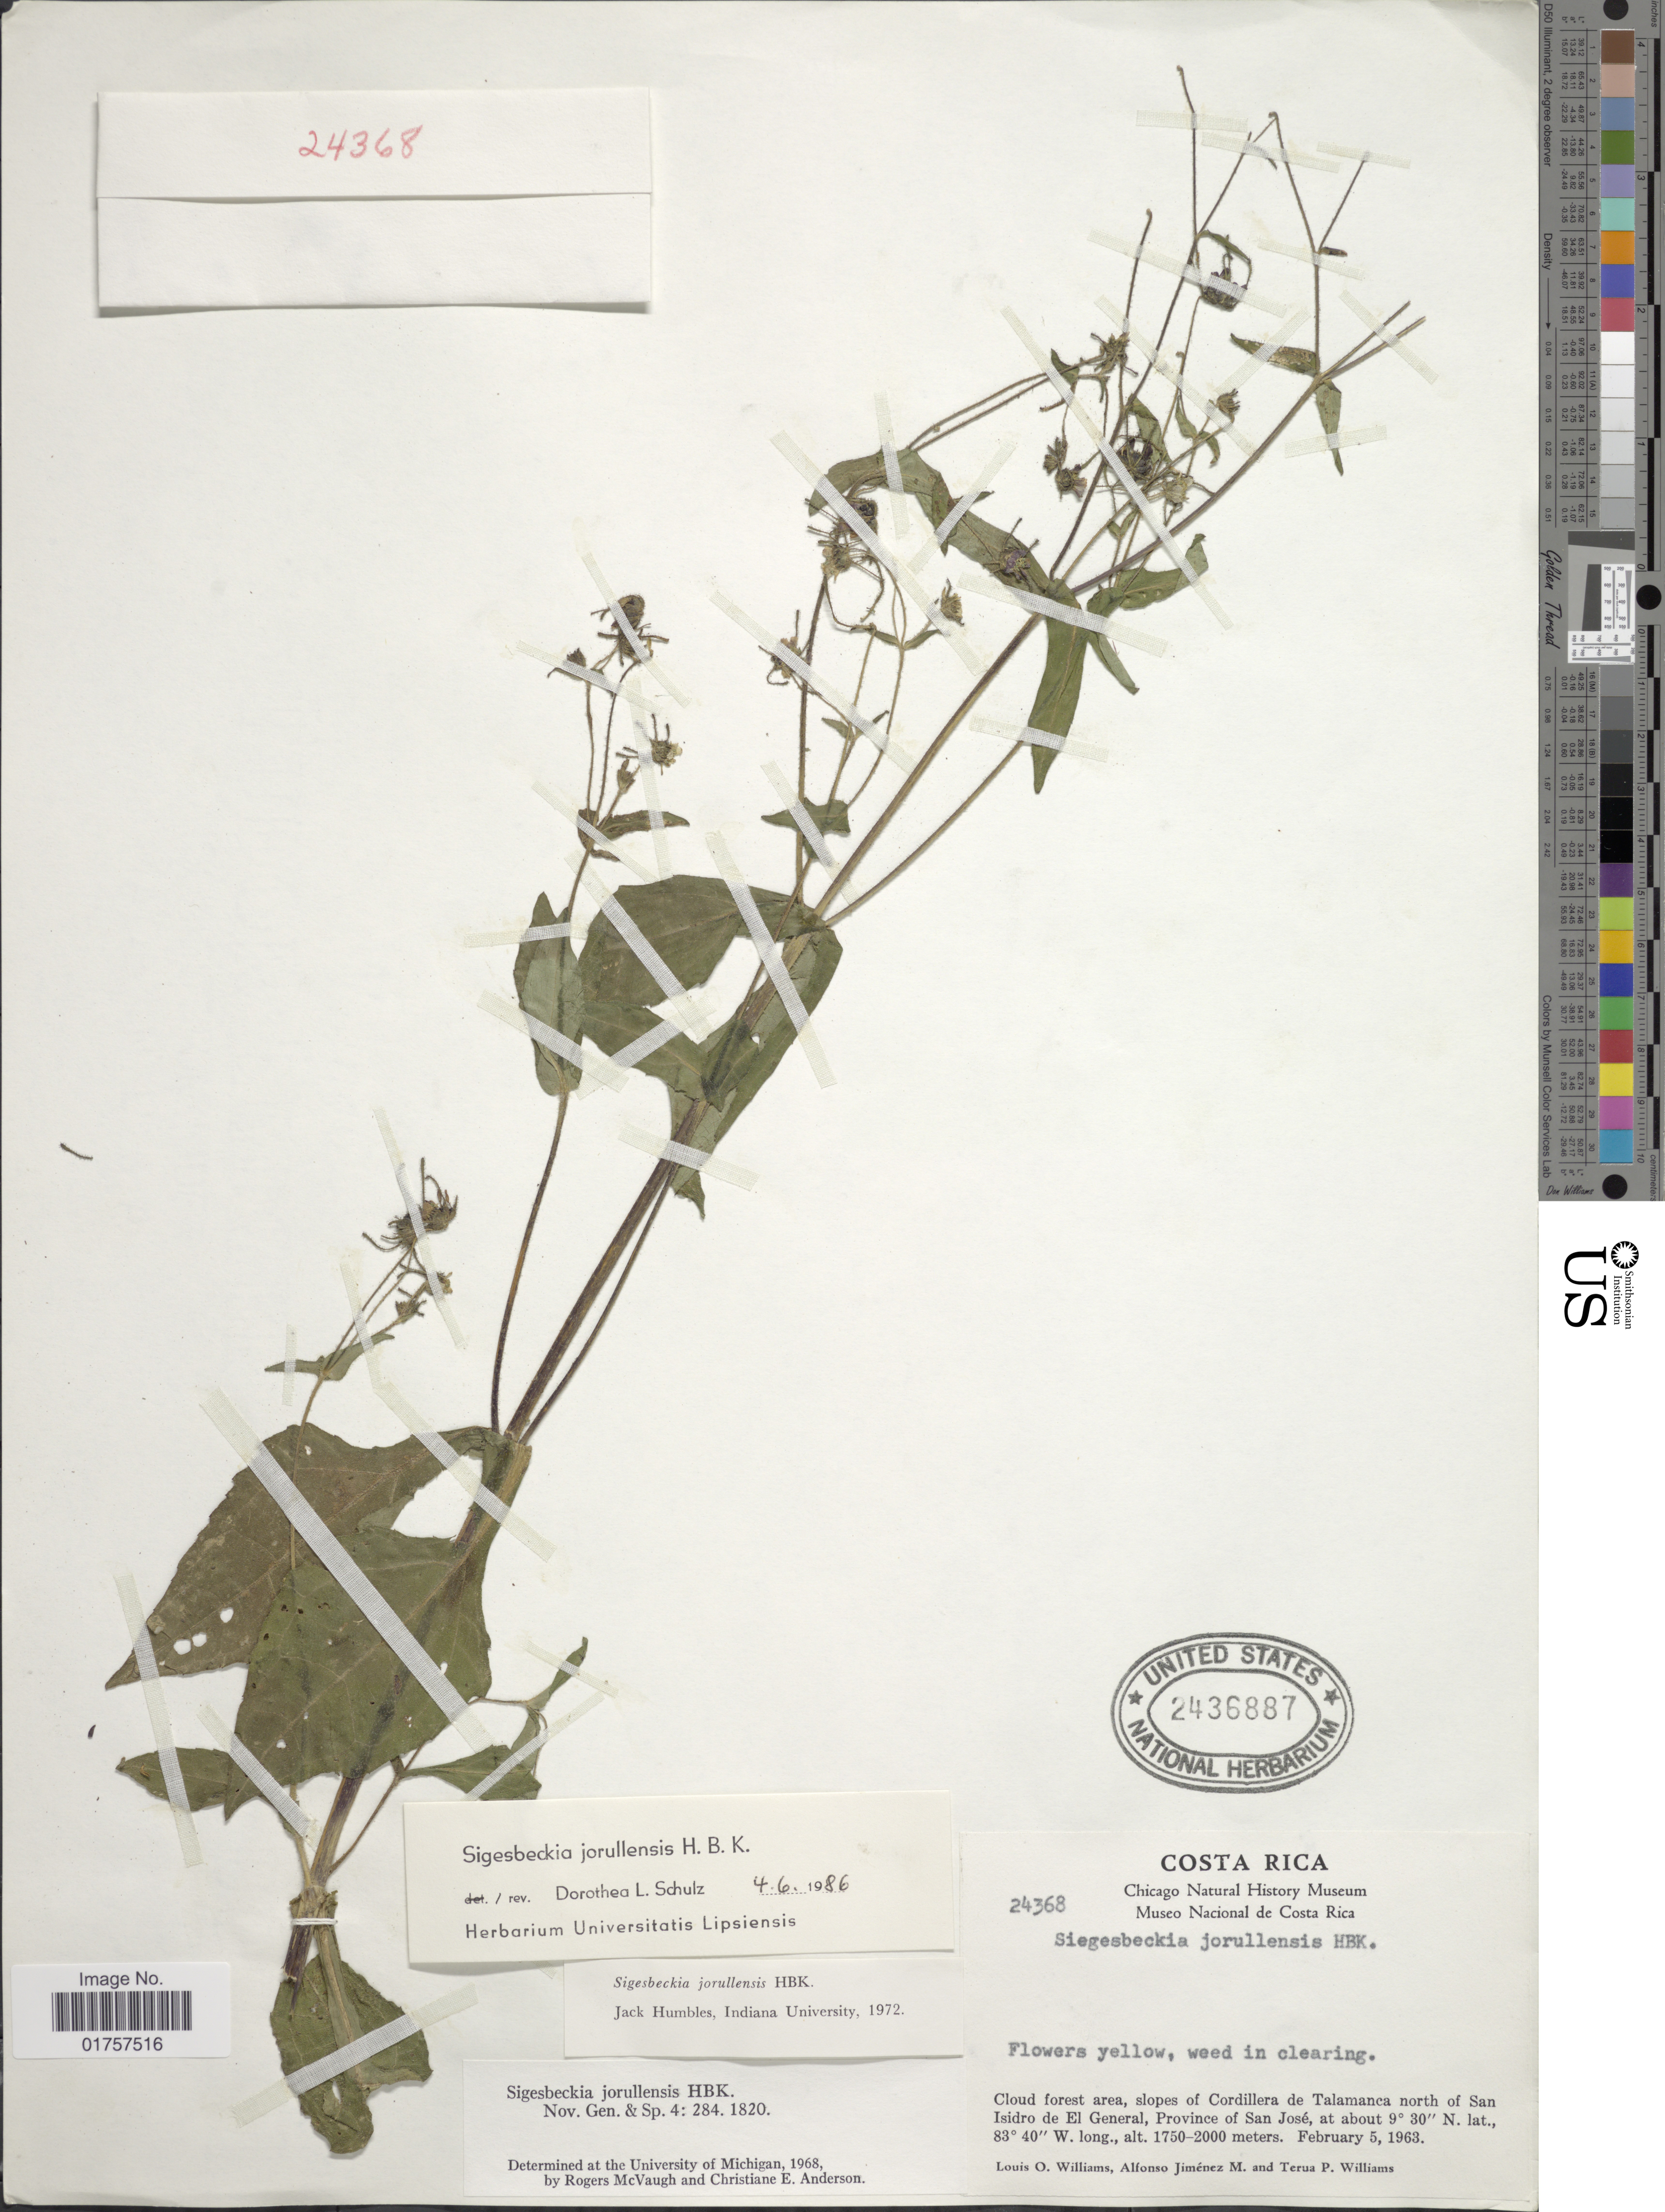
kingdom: Plantae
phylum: Tracheophyta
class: Magnoliopsida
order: Asterales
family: Asteraceae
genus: Sigesbeckia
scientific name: Sigesbeckia jorullensis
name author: Kunth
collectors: L. O. Williams, A. Jimenez M. & T. P. Williams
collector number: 24368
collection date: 1963-02-05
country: Costa Rica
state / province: San José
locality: Slopes of Cordillera de Talamanca north of San Isidro de El General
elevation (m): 1750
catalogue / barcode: US 2436887